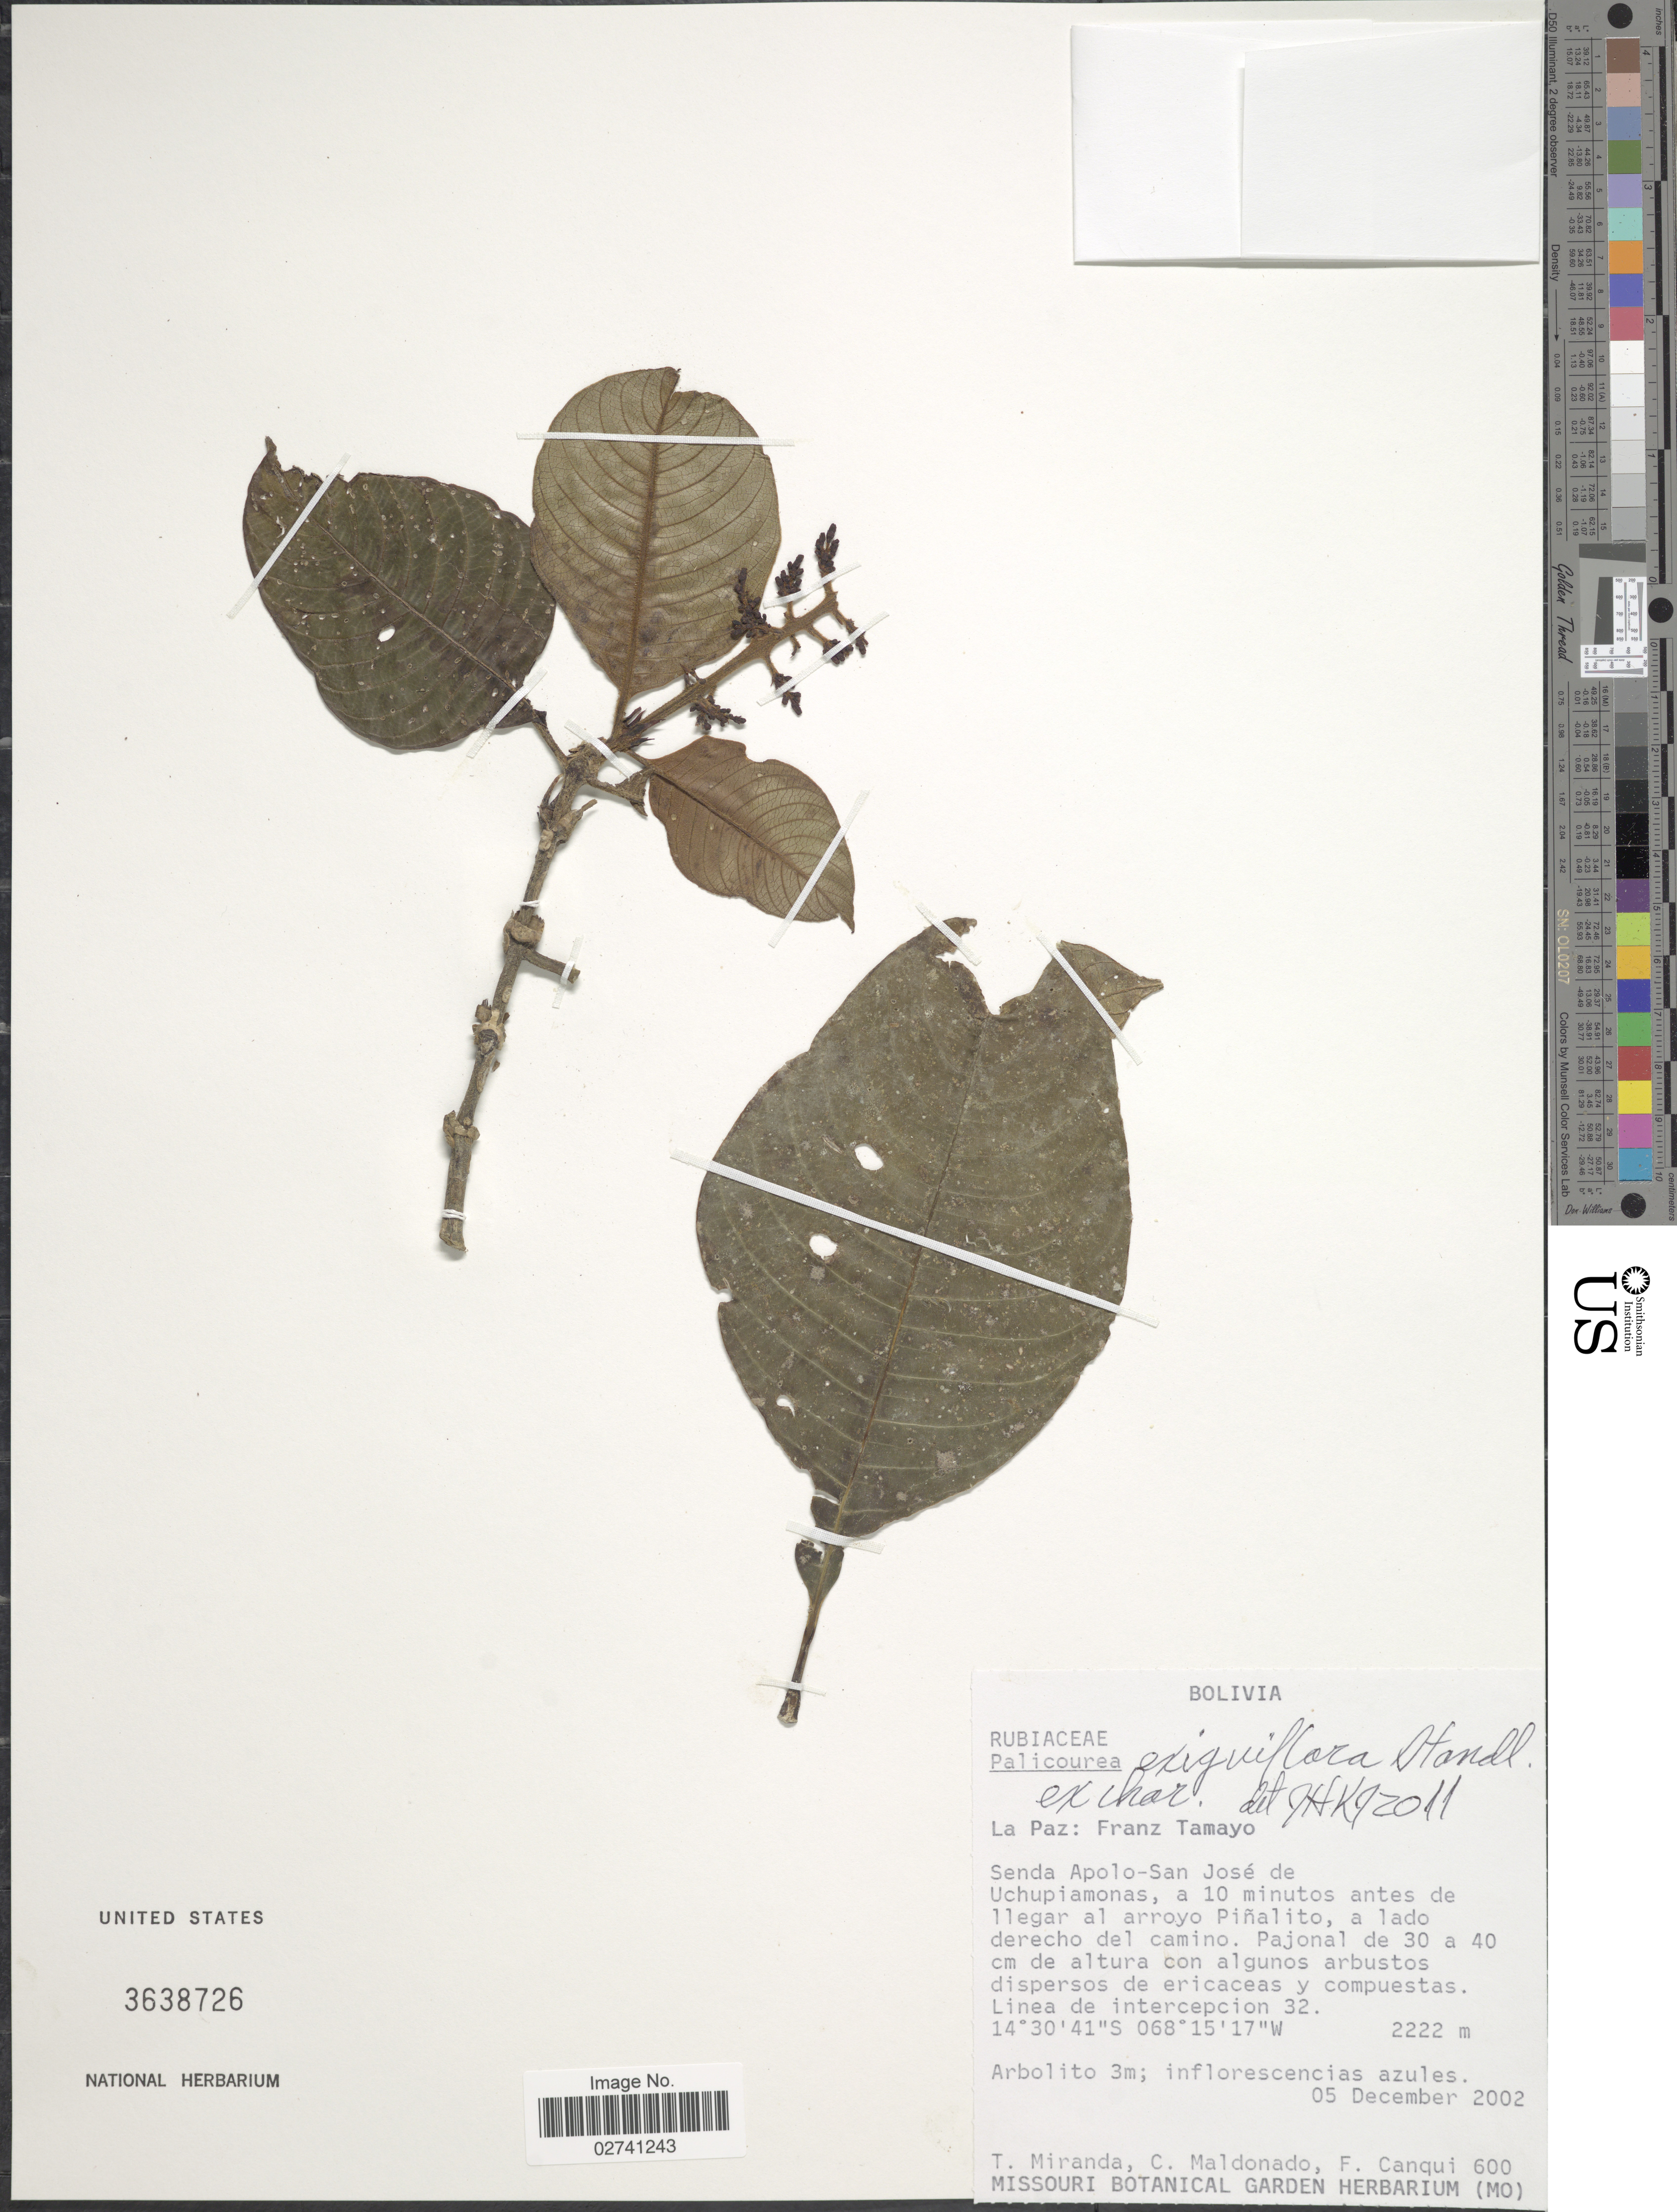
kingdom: Plantae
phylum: Tracheophyta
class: Magnoliopsida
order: Gentianales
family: Rubiaceae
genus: Palicourea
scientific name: Palicourea exiguiflora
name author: Standl.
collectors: T. Miranda, C. Maldonado & F. Canqui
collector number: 600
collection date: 2002-12-05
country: Bolivia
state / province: La Paz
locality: Franz Tamayo. Senda Apolo-San José de Uchupiamonas, a 10 minutos antes de llegar al arroyo Piñalito, a lado dereche del camino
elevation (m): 2222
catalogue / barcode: US 3638726